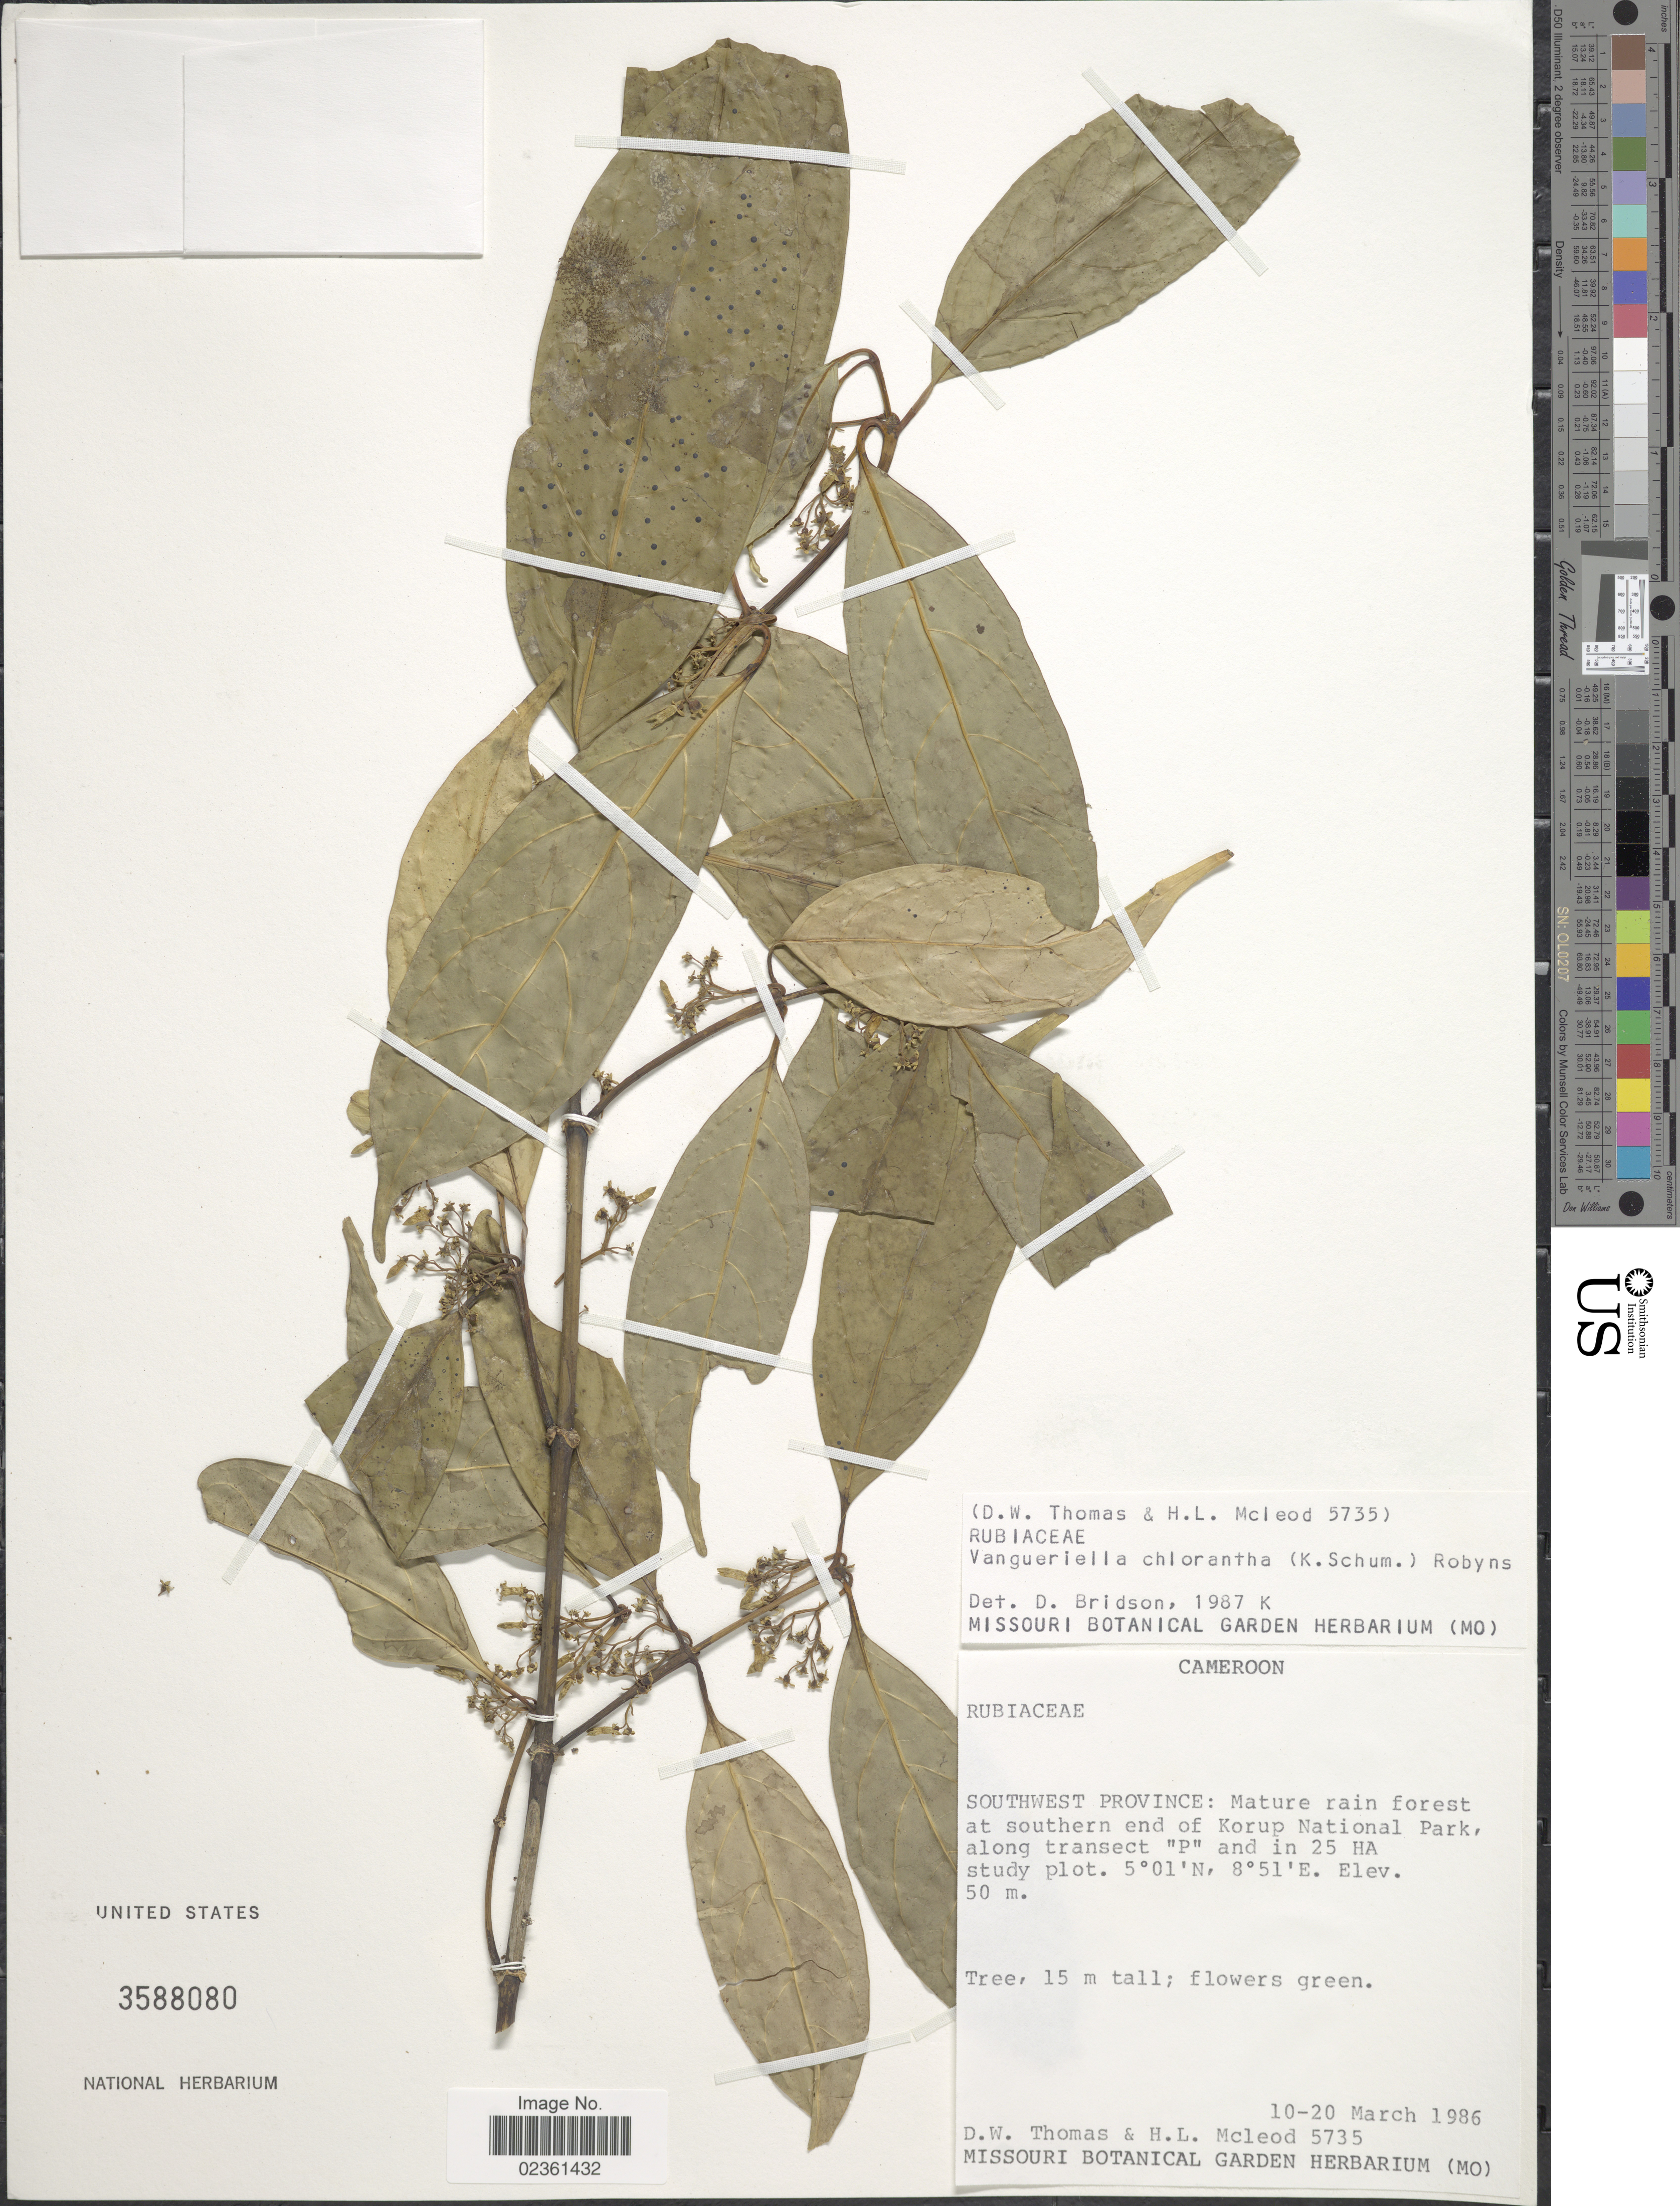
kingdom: Plantae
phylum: Tracheophyta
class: Magnoliopsida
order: Gentianales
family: Rubiaceae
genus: Vangueriella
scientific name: Vangueriella chlorantha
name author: (K. Schum.) Verdc.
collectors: D. W. Thomas & H. Mcleod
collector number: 5735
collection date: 1986-03-10/1986-03-20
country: Cameroon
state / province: Sud-Ouest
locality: Southwest Province: Mature rain forest at southern end of Korup National Park, along transect "P"and in 25 HA study plot.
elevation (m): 50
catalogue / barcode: US 3588080